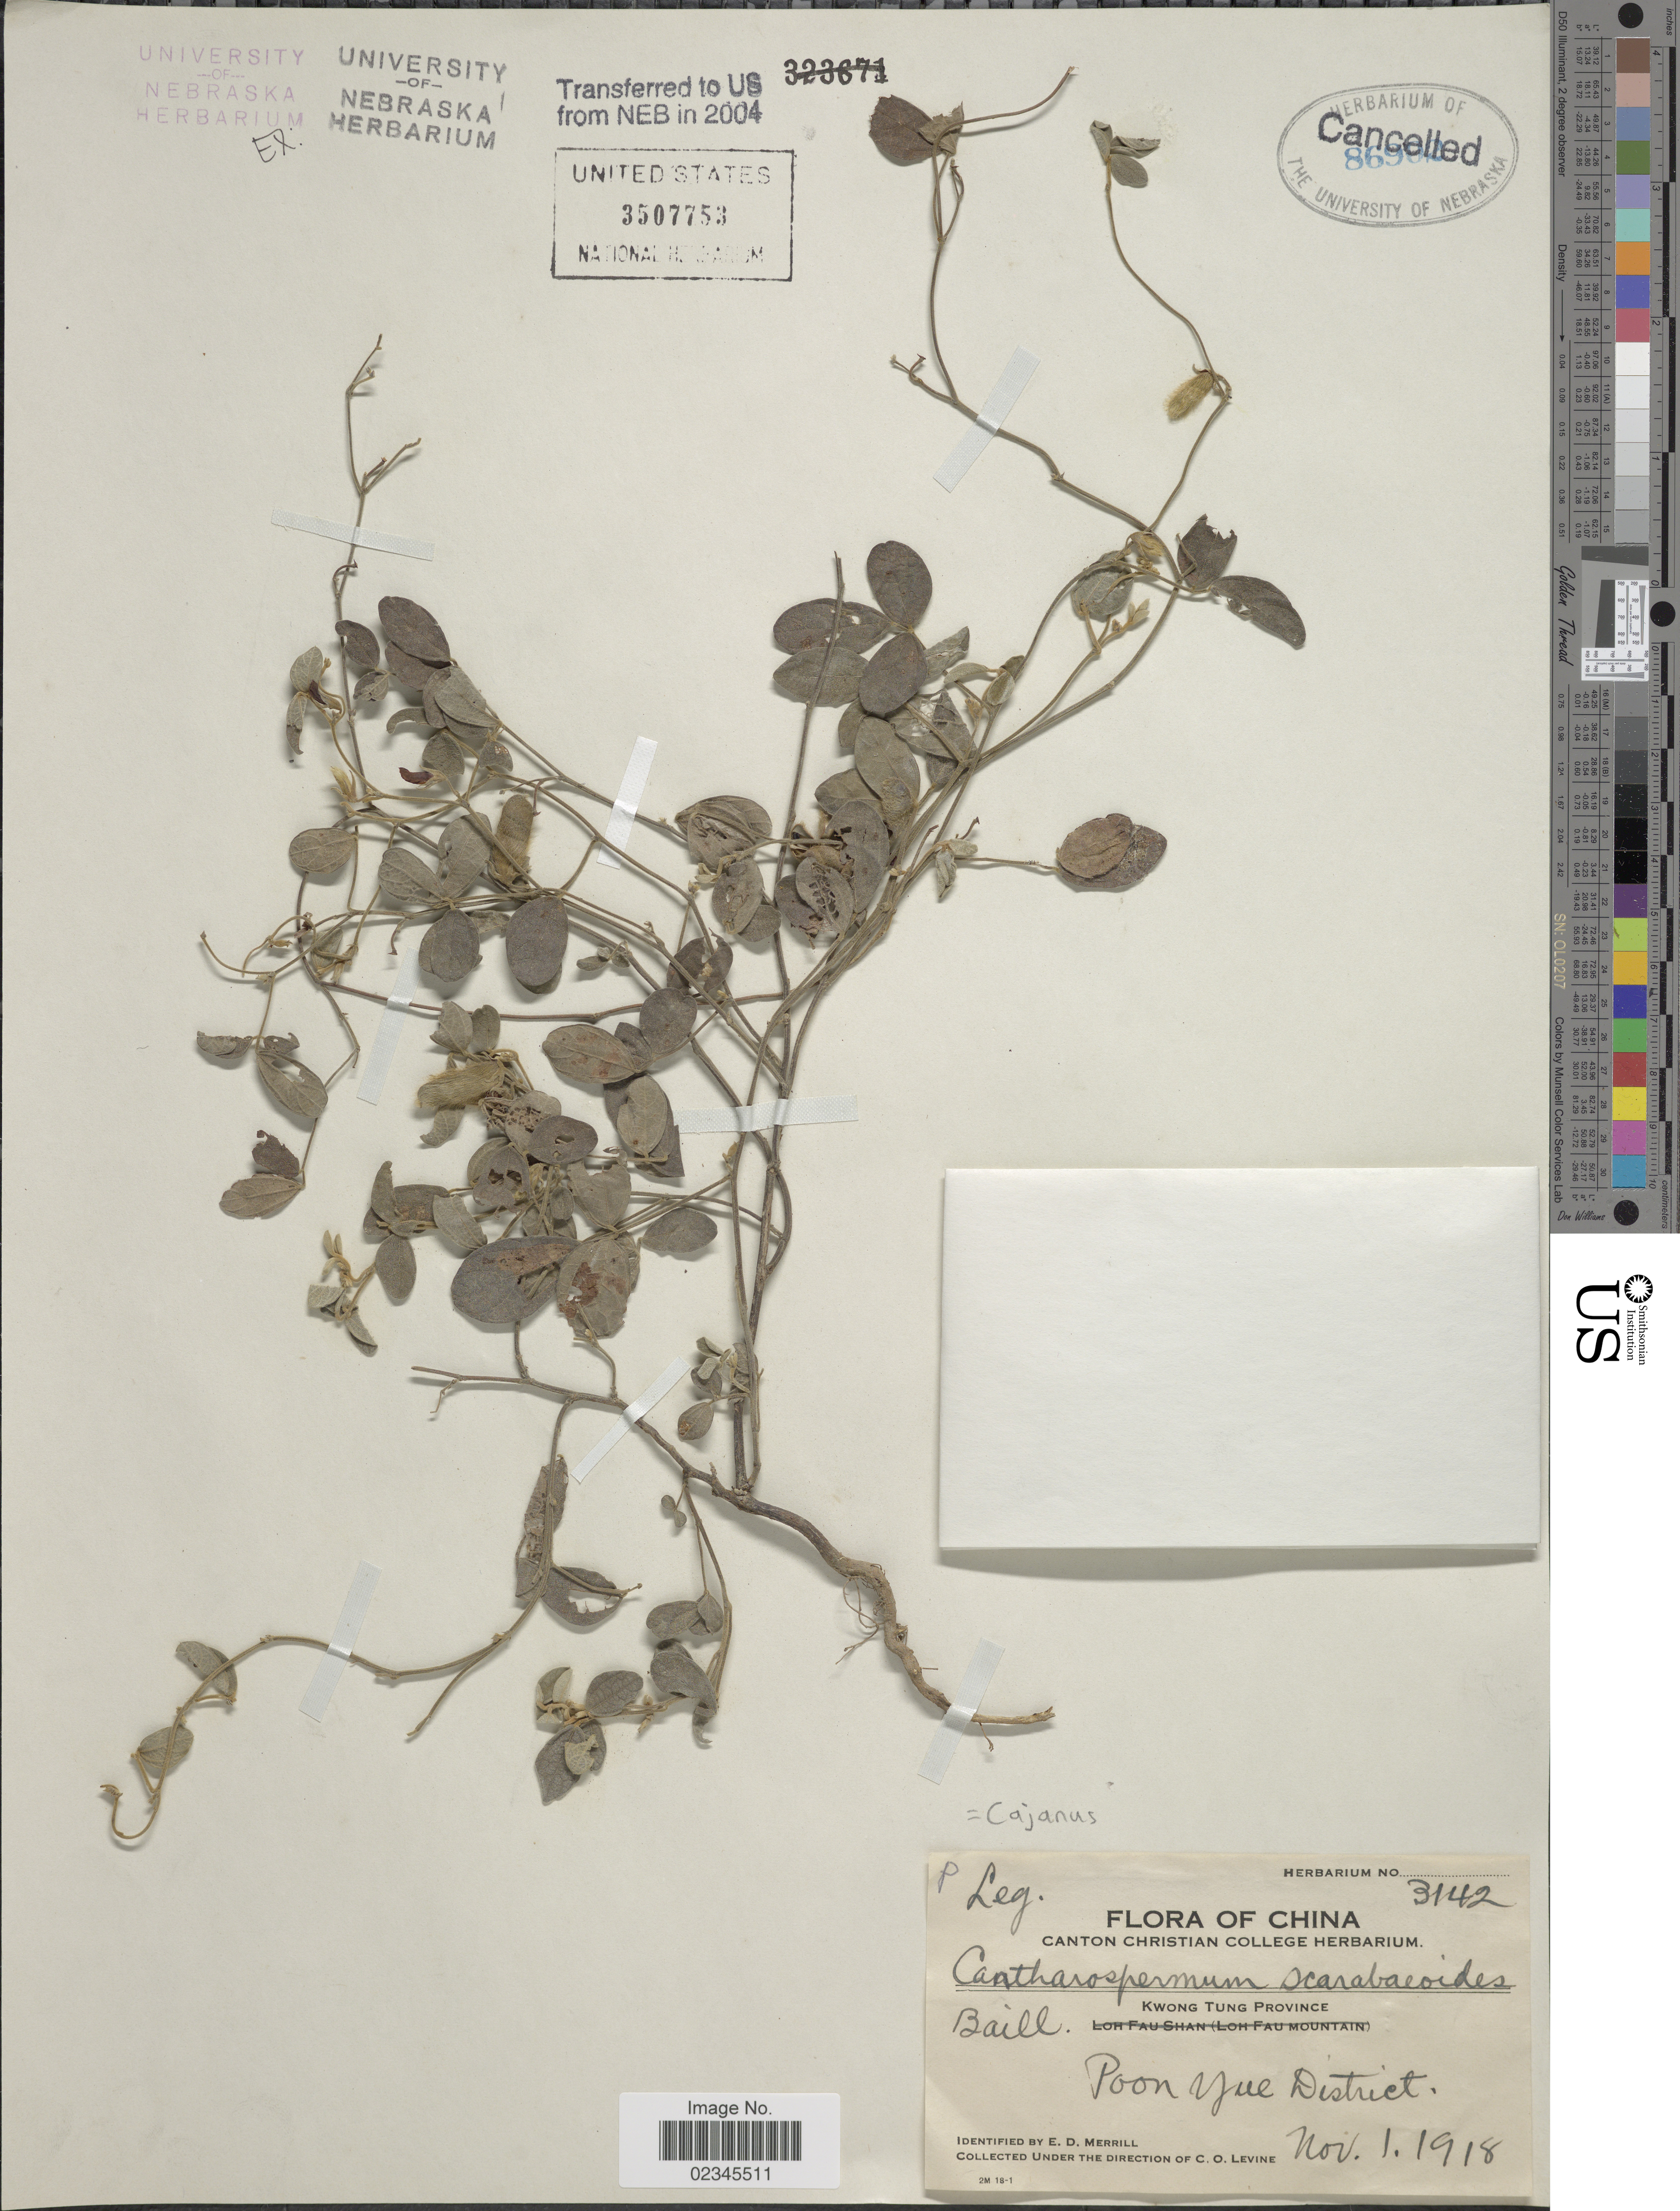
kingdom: Plantae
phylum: Tracheophyta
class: Magnoliopsida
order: Fabales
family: Fabaceae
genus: Cajanus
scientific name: Cajanus scarabaeoides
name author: (L.) Thou. ex Graham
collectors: C. O. Levine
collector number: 3142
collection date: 1918-11-01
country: China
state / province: Guangdong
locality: Kwong Tung Province. Poon Yue District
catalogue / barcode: US 3507753